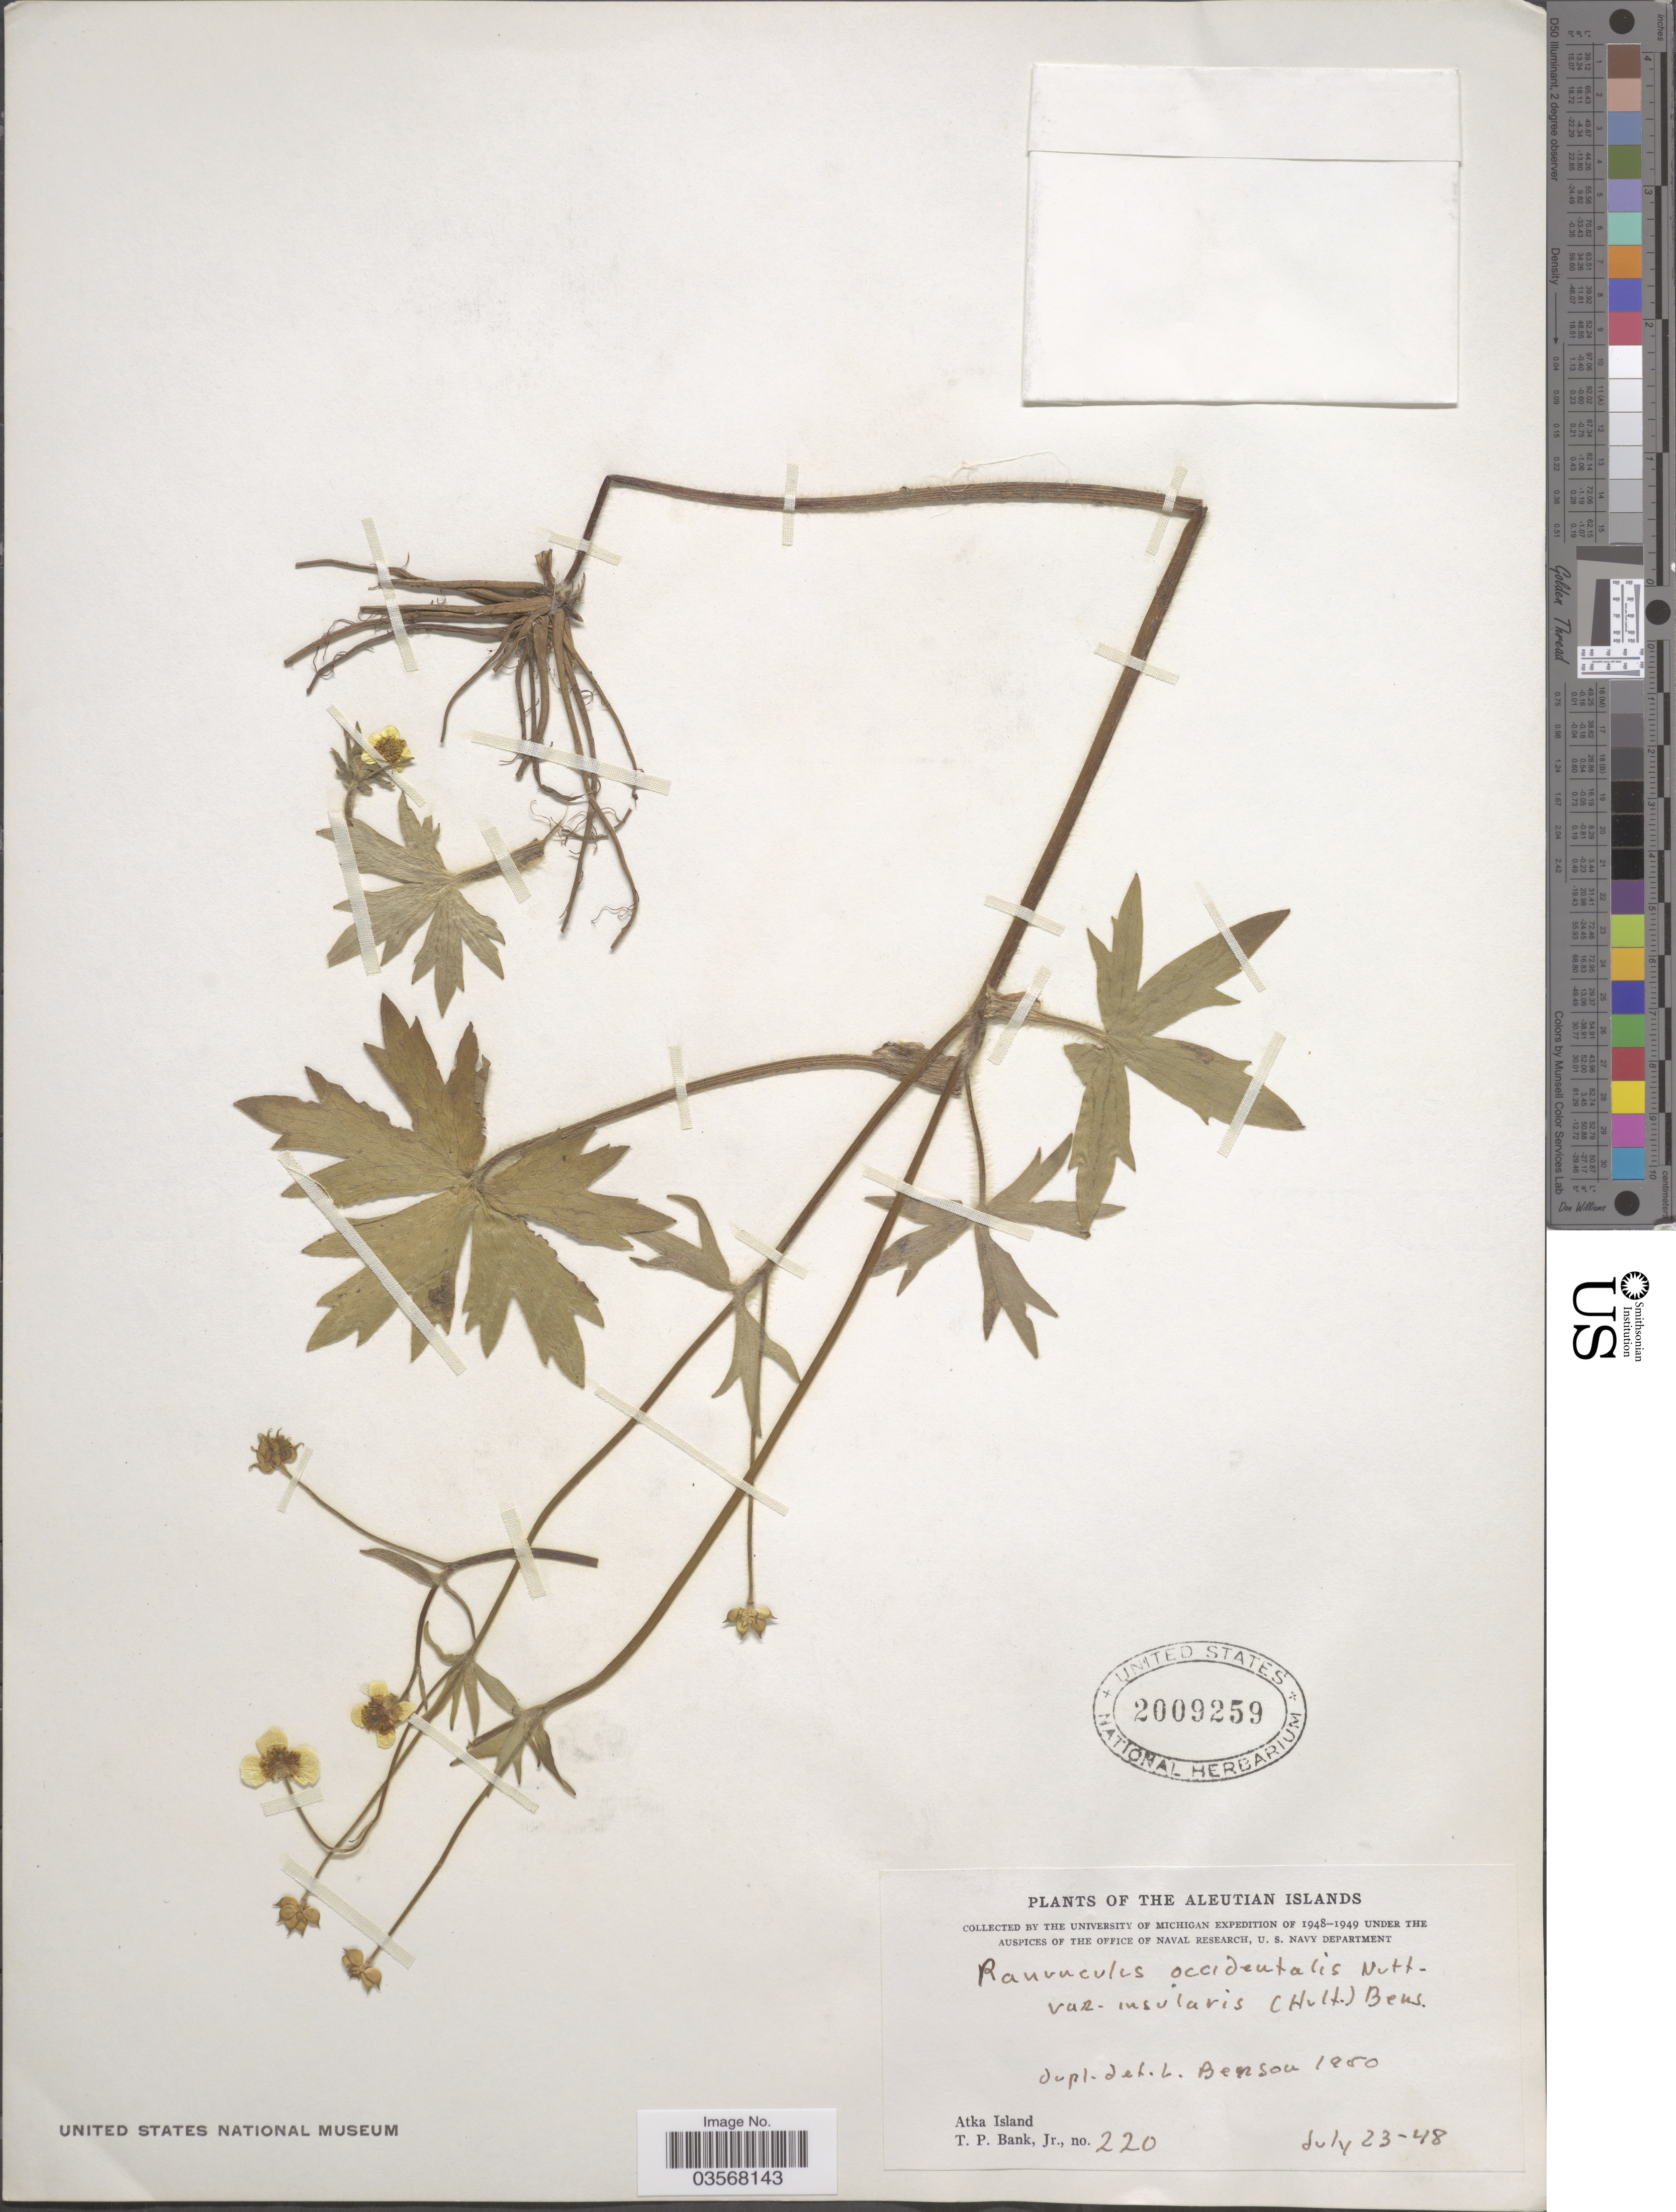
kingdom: Plantae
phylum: Tracheophyta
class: Magnoliopsida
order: Ranunculales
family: Ranunculaceae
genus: Ranunculus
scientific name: Ranunculus occidentalis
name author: Nutt.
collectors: T. Bank Jr.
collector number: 220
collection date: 1948-07-23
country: United States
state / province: Alaska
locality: The Aleutian Islands, Atka Island.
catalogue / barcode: US 2009259